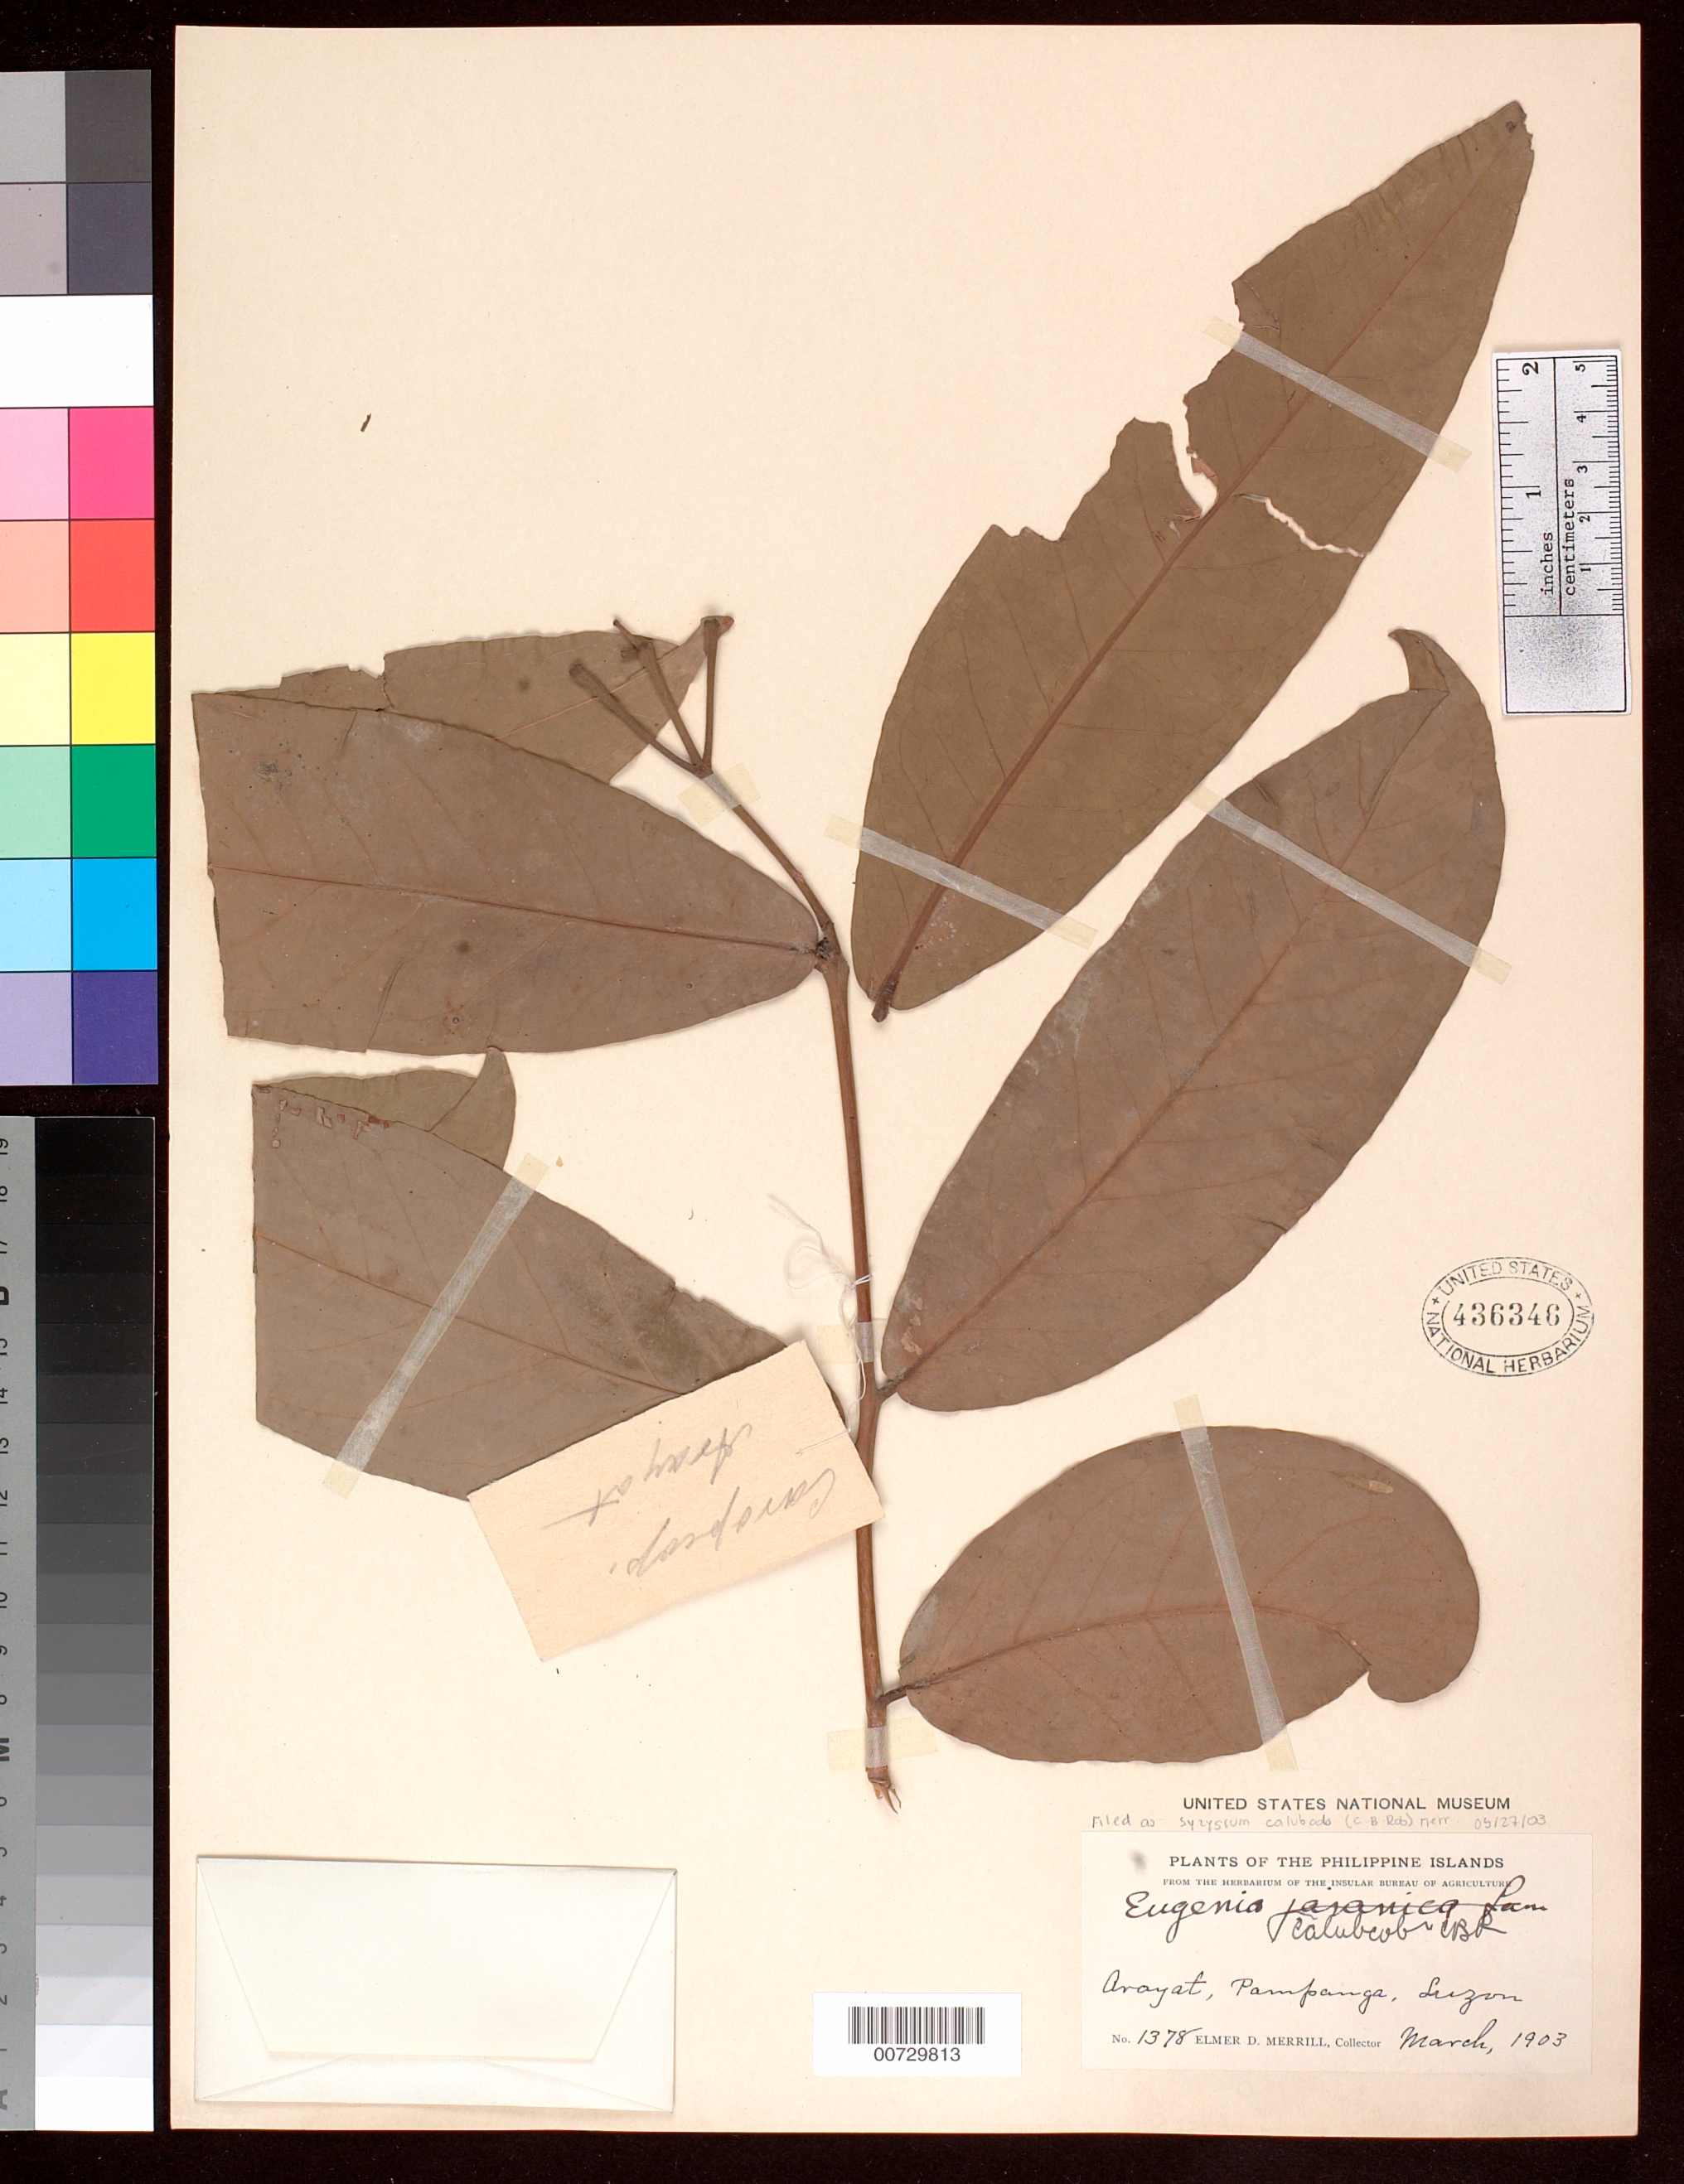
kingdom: Plantae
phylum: Tracheophyta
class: Magnoliopsida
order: Myrtales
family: Myrtaceae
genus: Syzygium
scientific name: Syzygium calubcob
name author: (C.B. Rob.) Merr.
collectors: E. D. Merrill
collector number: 1378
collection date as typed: Mar 1903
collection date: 1903-03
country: Philippines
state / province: Central Luzon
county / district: Pampanga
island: Luzon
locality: Arayat.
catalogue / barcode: US 436346